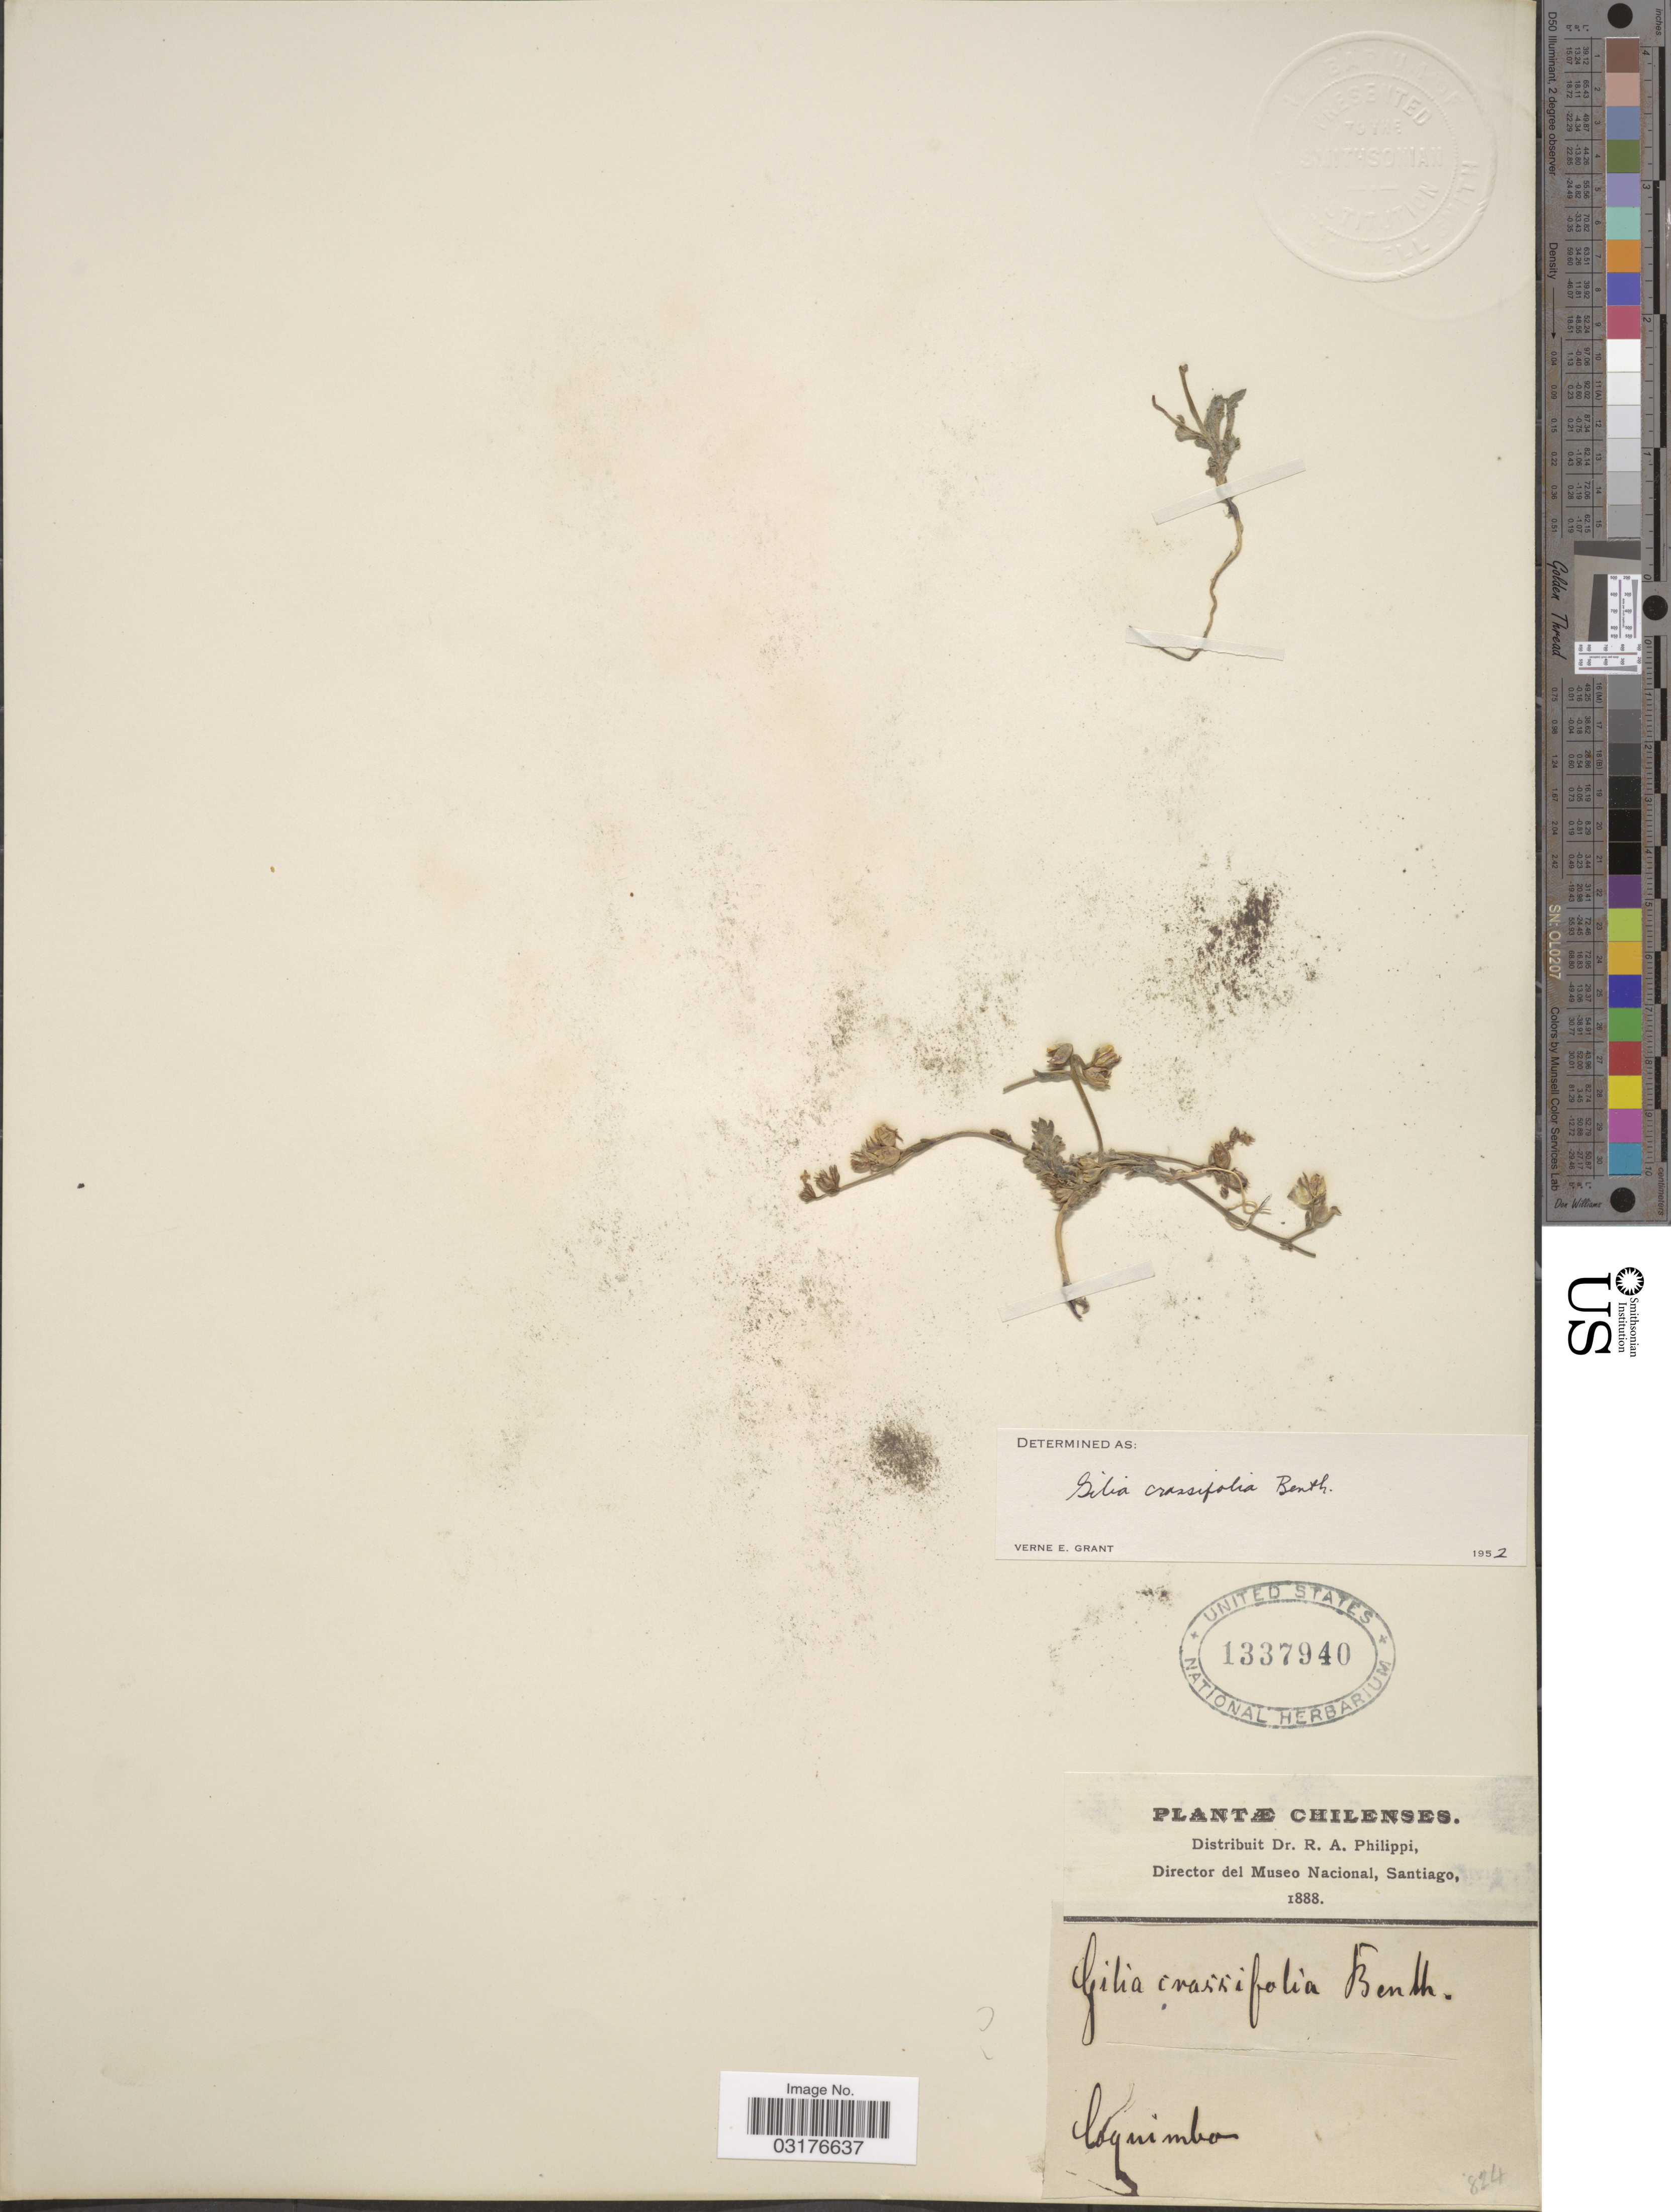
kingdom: Plantae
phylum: Tracheophyta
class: Magnoliopsida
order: Ericales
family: Polemoniaceae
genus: Gilia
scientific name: Gilia crassifolia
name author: Benth.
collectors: ex. herb. R.A. Philippi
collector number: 824?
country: Chile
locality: Coquimbo.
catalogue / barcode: US 1337940